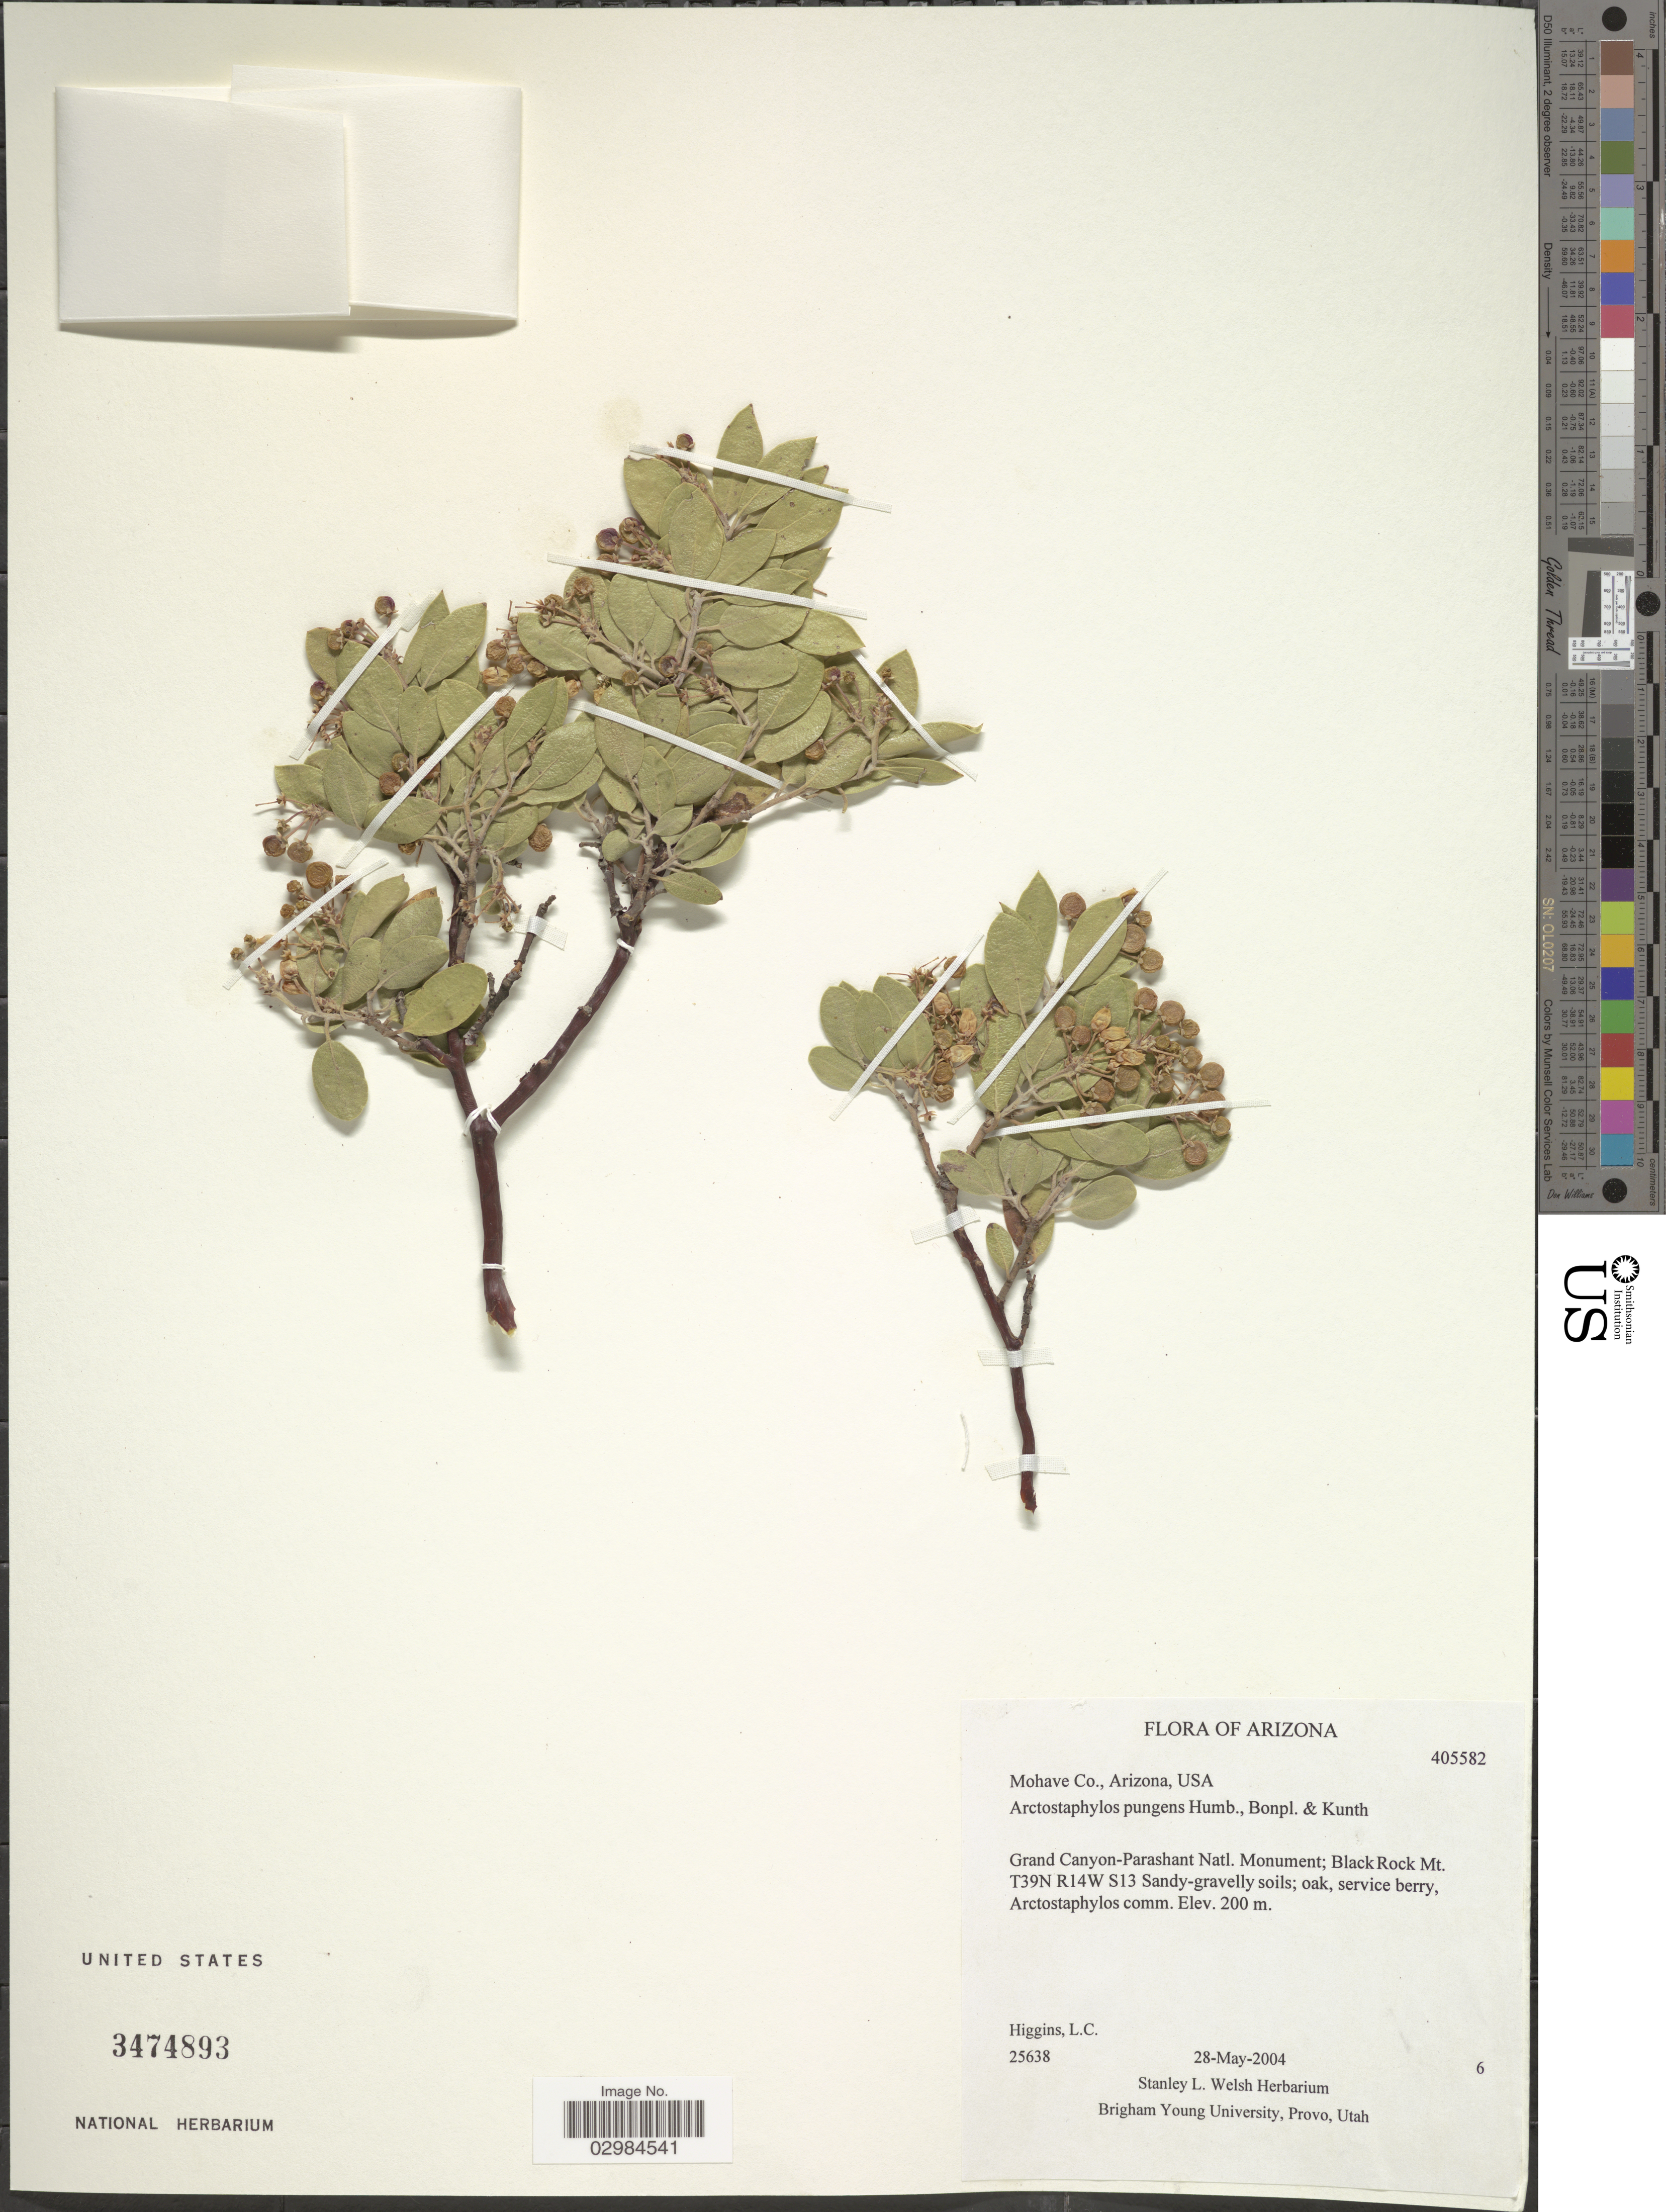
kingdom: Plantae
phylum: Tracheophyta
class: Magnoliopsida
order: Ericales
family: Ericaceae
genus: Arctostaphylos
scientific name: Arctostaphylos pungens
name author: Kunth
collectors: L. Higgins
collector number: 25638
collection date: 2004-05-28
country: United States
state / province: Arizona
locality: Mohave Co. Grand Canyon-Parashant Natl. Monument; Black Rock Mt. T39N R14W S13.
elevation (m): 200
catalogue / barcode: US 3474893